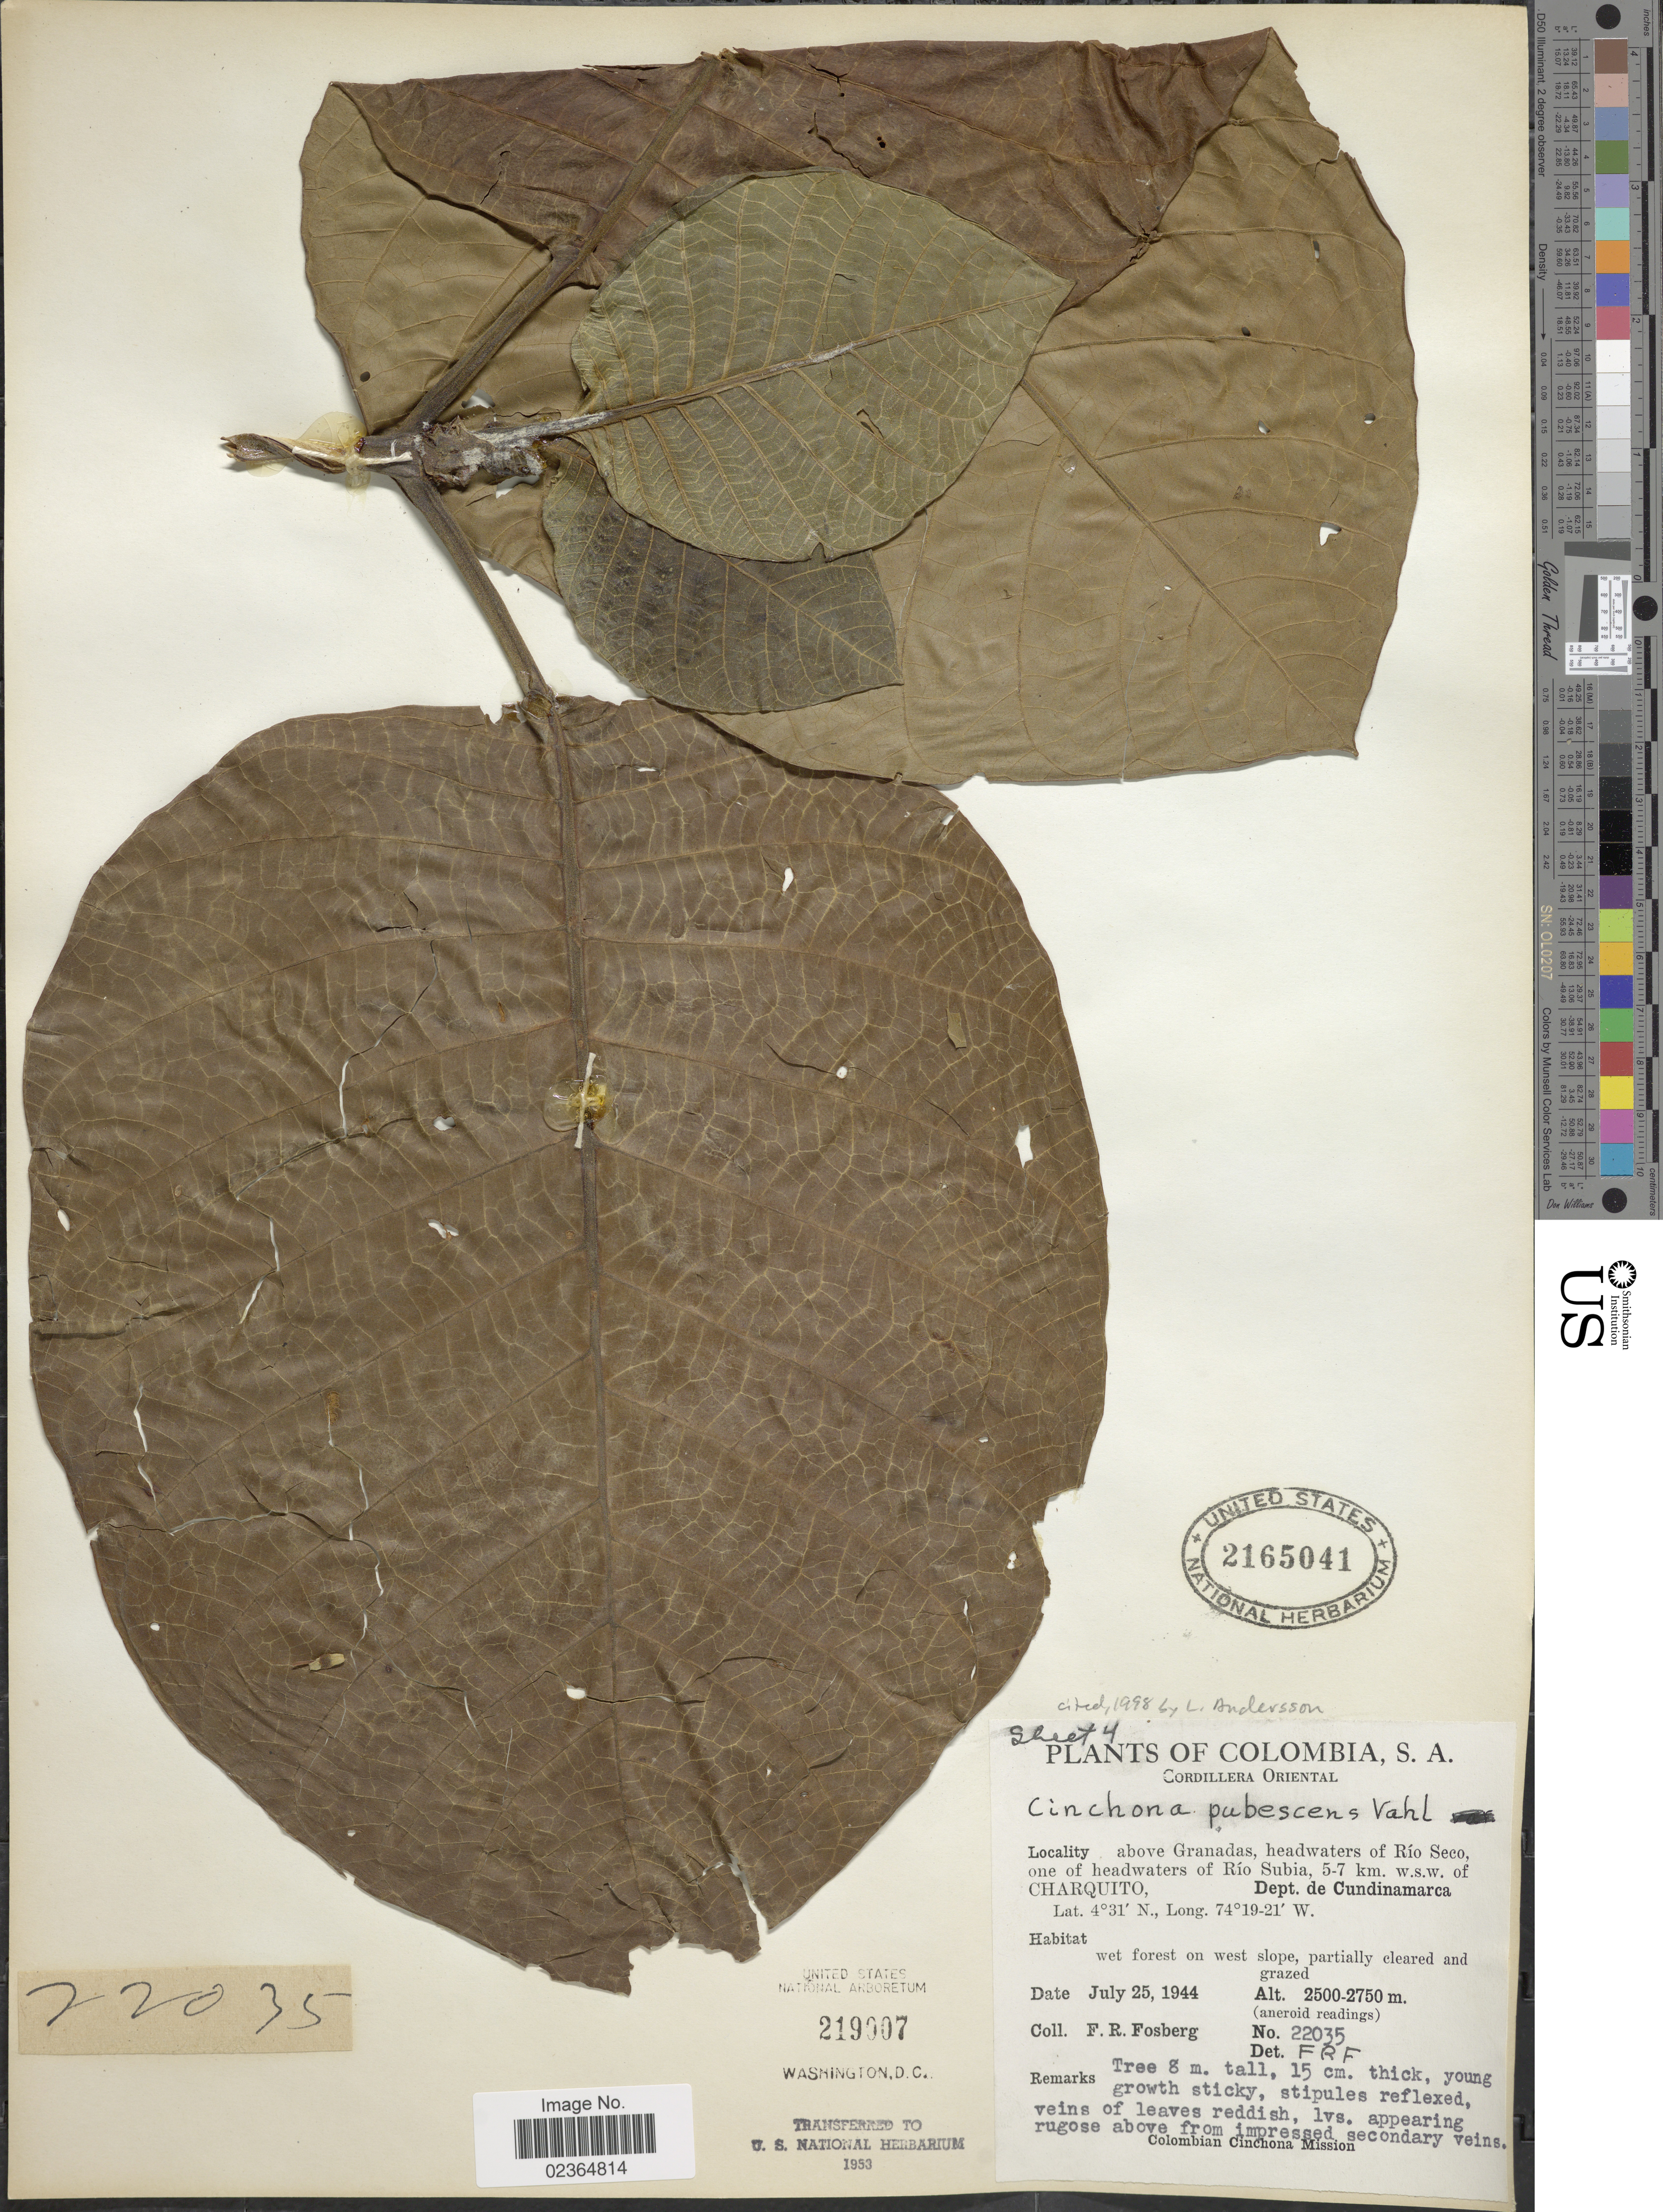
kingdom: Plantae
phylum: Tracheophyta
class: Magnoliopsida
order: Gentianales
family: Rubiaceae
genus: Cinchona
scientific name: Cinchona pubescens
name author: Vahl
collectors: F. R. Fosberg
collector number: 22035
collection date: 1944-07-25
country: Colombia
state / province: Cundinamarca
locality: Cordillera Oriental. above Granadas, headwaters of Río Seco, one of headwaters of Río Subia, 5-7 km. w.s.w. of Charquito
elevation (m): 2500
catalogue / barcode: US 2165041